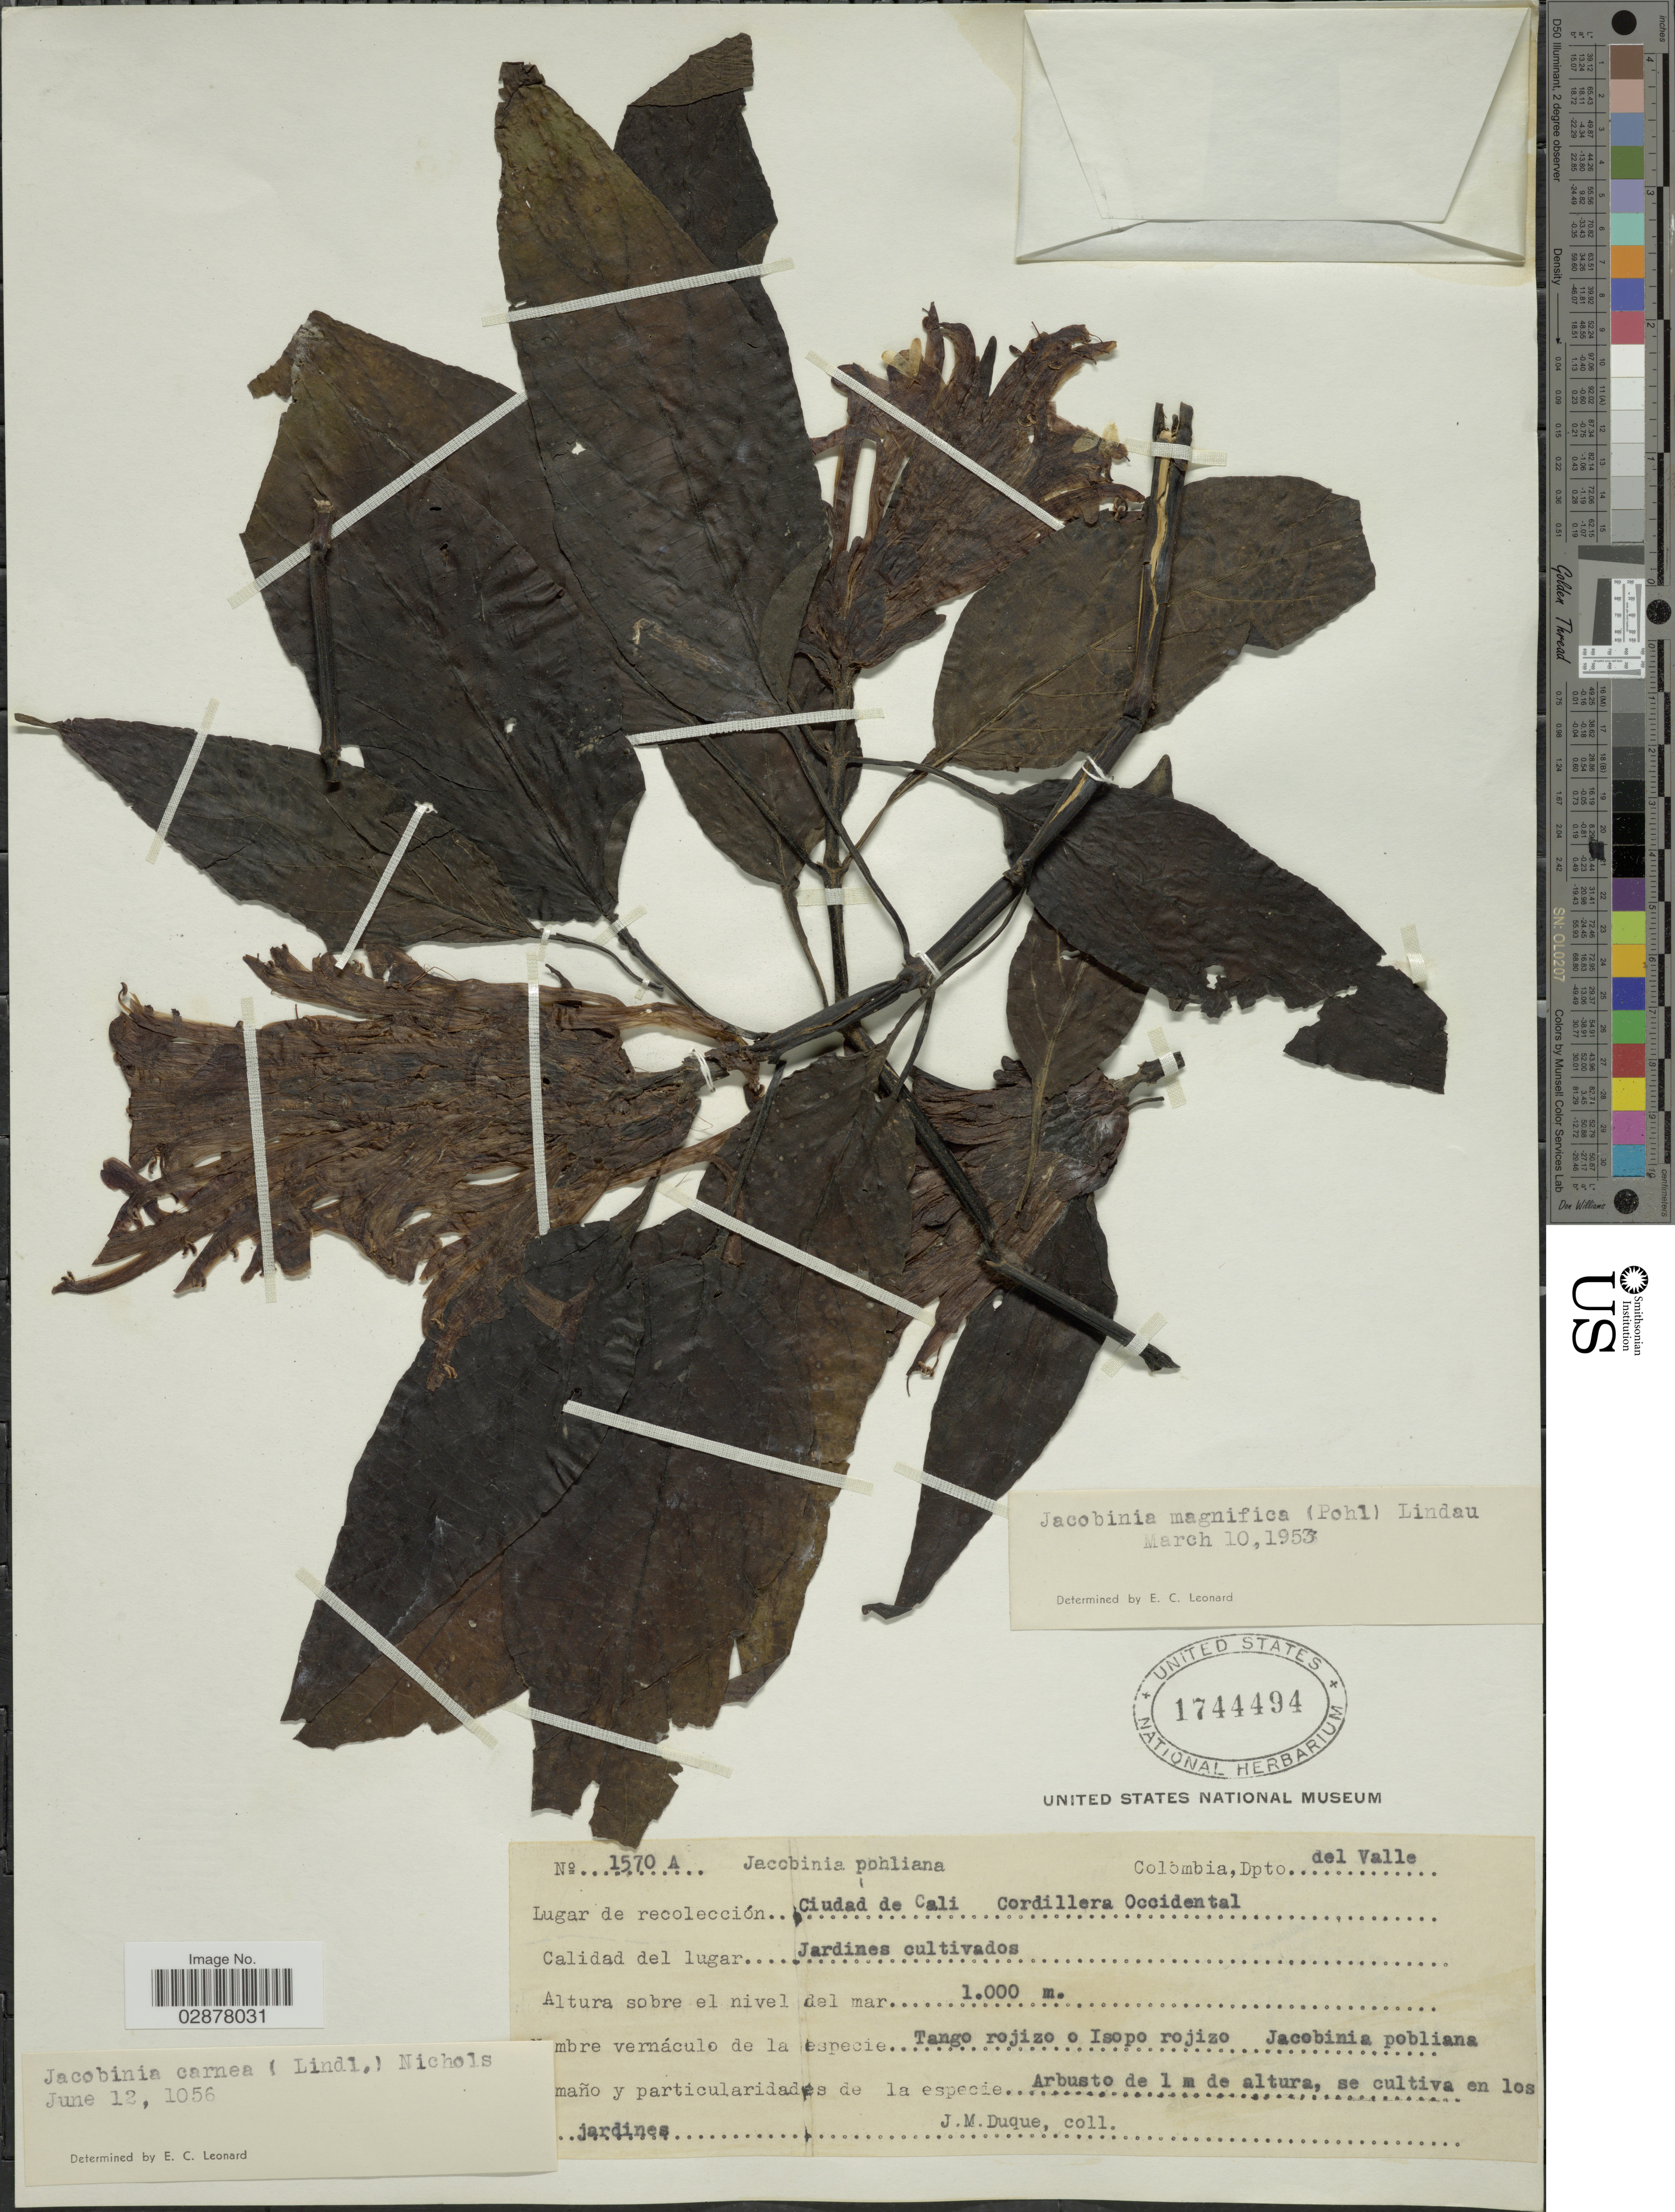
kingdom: Plantae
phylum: Tracheophyta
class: Magnoliopsida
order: Lamiales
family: Acanthaceae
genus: Justicia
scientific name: Justicia carnea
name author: Lindl.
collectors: J. Duque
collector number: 1570A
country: Colombia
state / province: Valle del Cauca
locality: Dpto del Valle, Ciudad de Cali, Cordillera Occidental.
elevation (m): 1000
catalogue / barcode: US 1744494